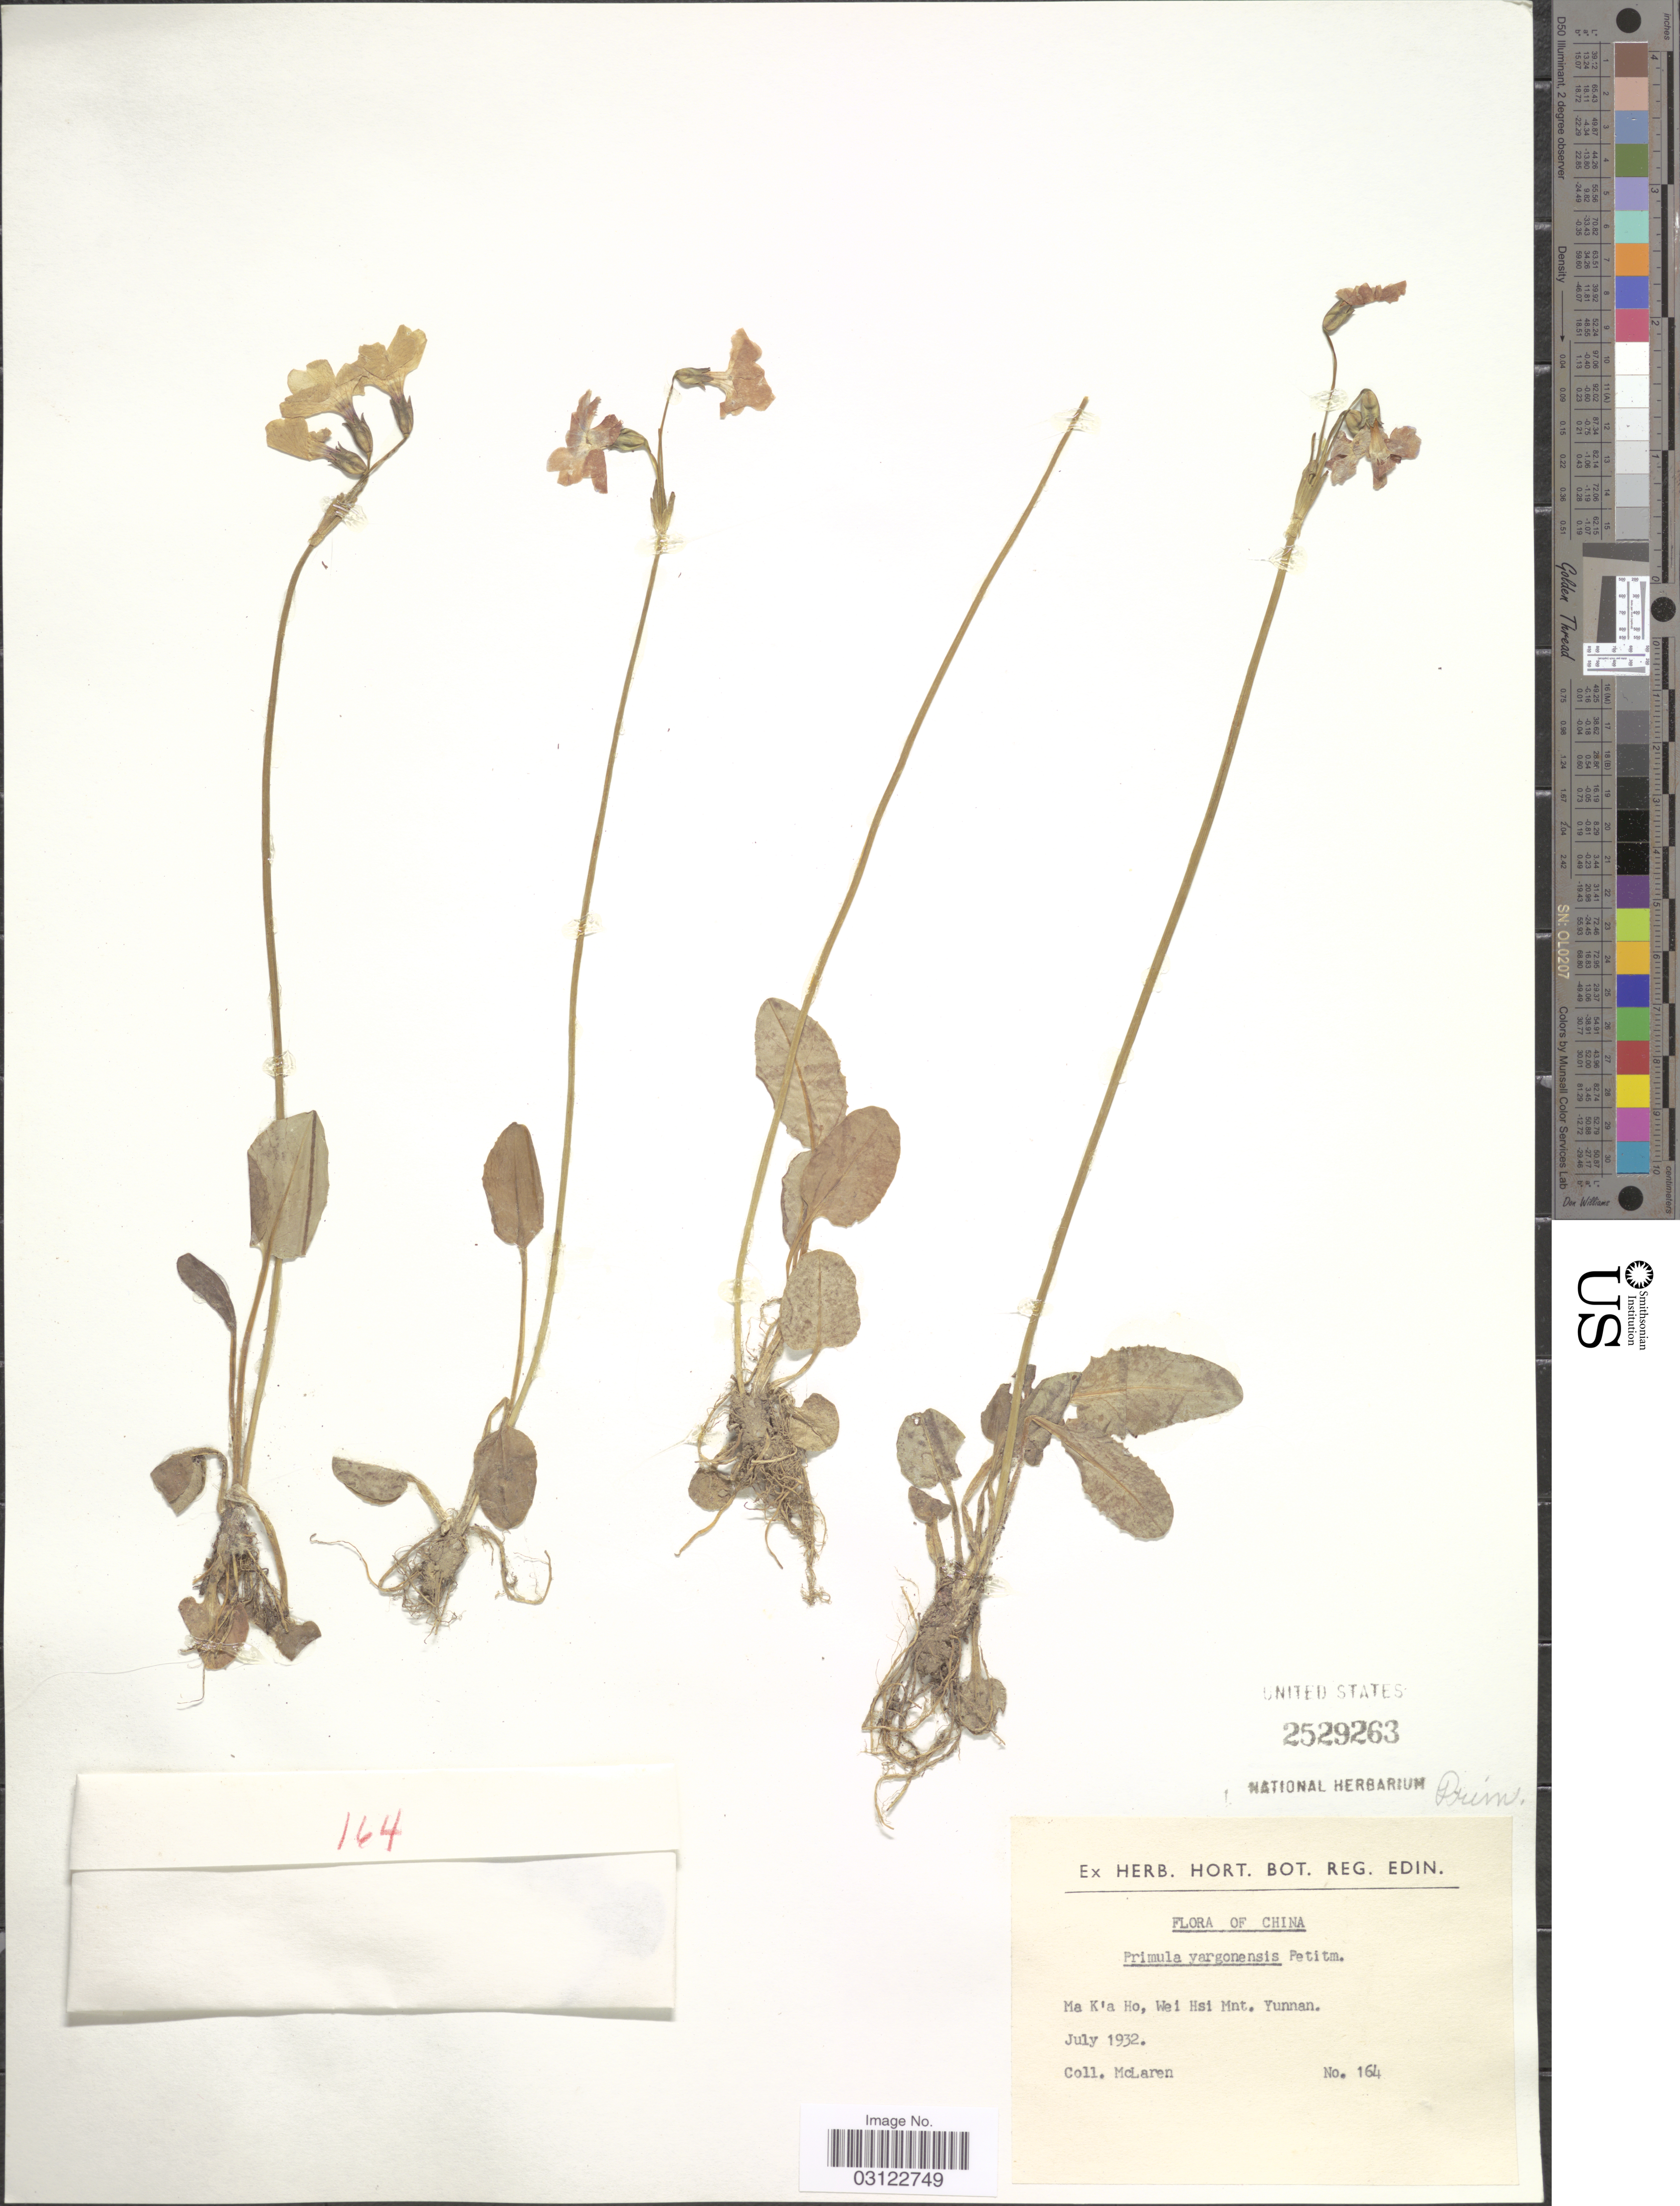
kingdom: Plantae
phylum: Tracheophyta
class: Magnoliopsida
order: Ericales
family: Primulaceae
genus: Primula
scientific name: Primula yargongensis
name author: Petitm.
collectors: McLaren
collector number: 164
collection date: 1932-07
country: China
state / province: Yunnan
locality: Ma K'a Ho, Wei Hsi Mnt.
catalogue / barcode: US 2529263